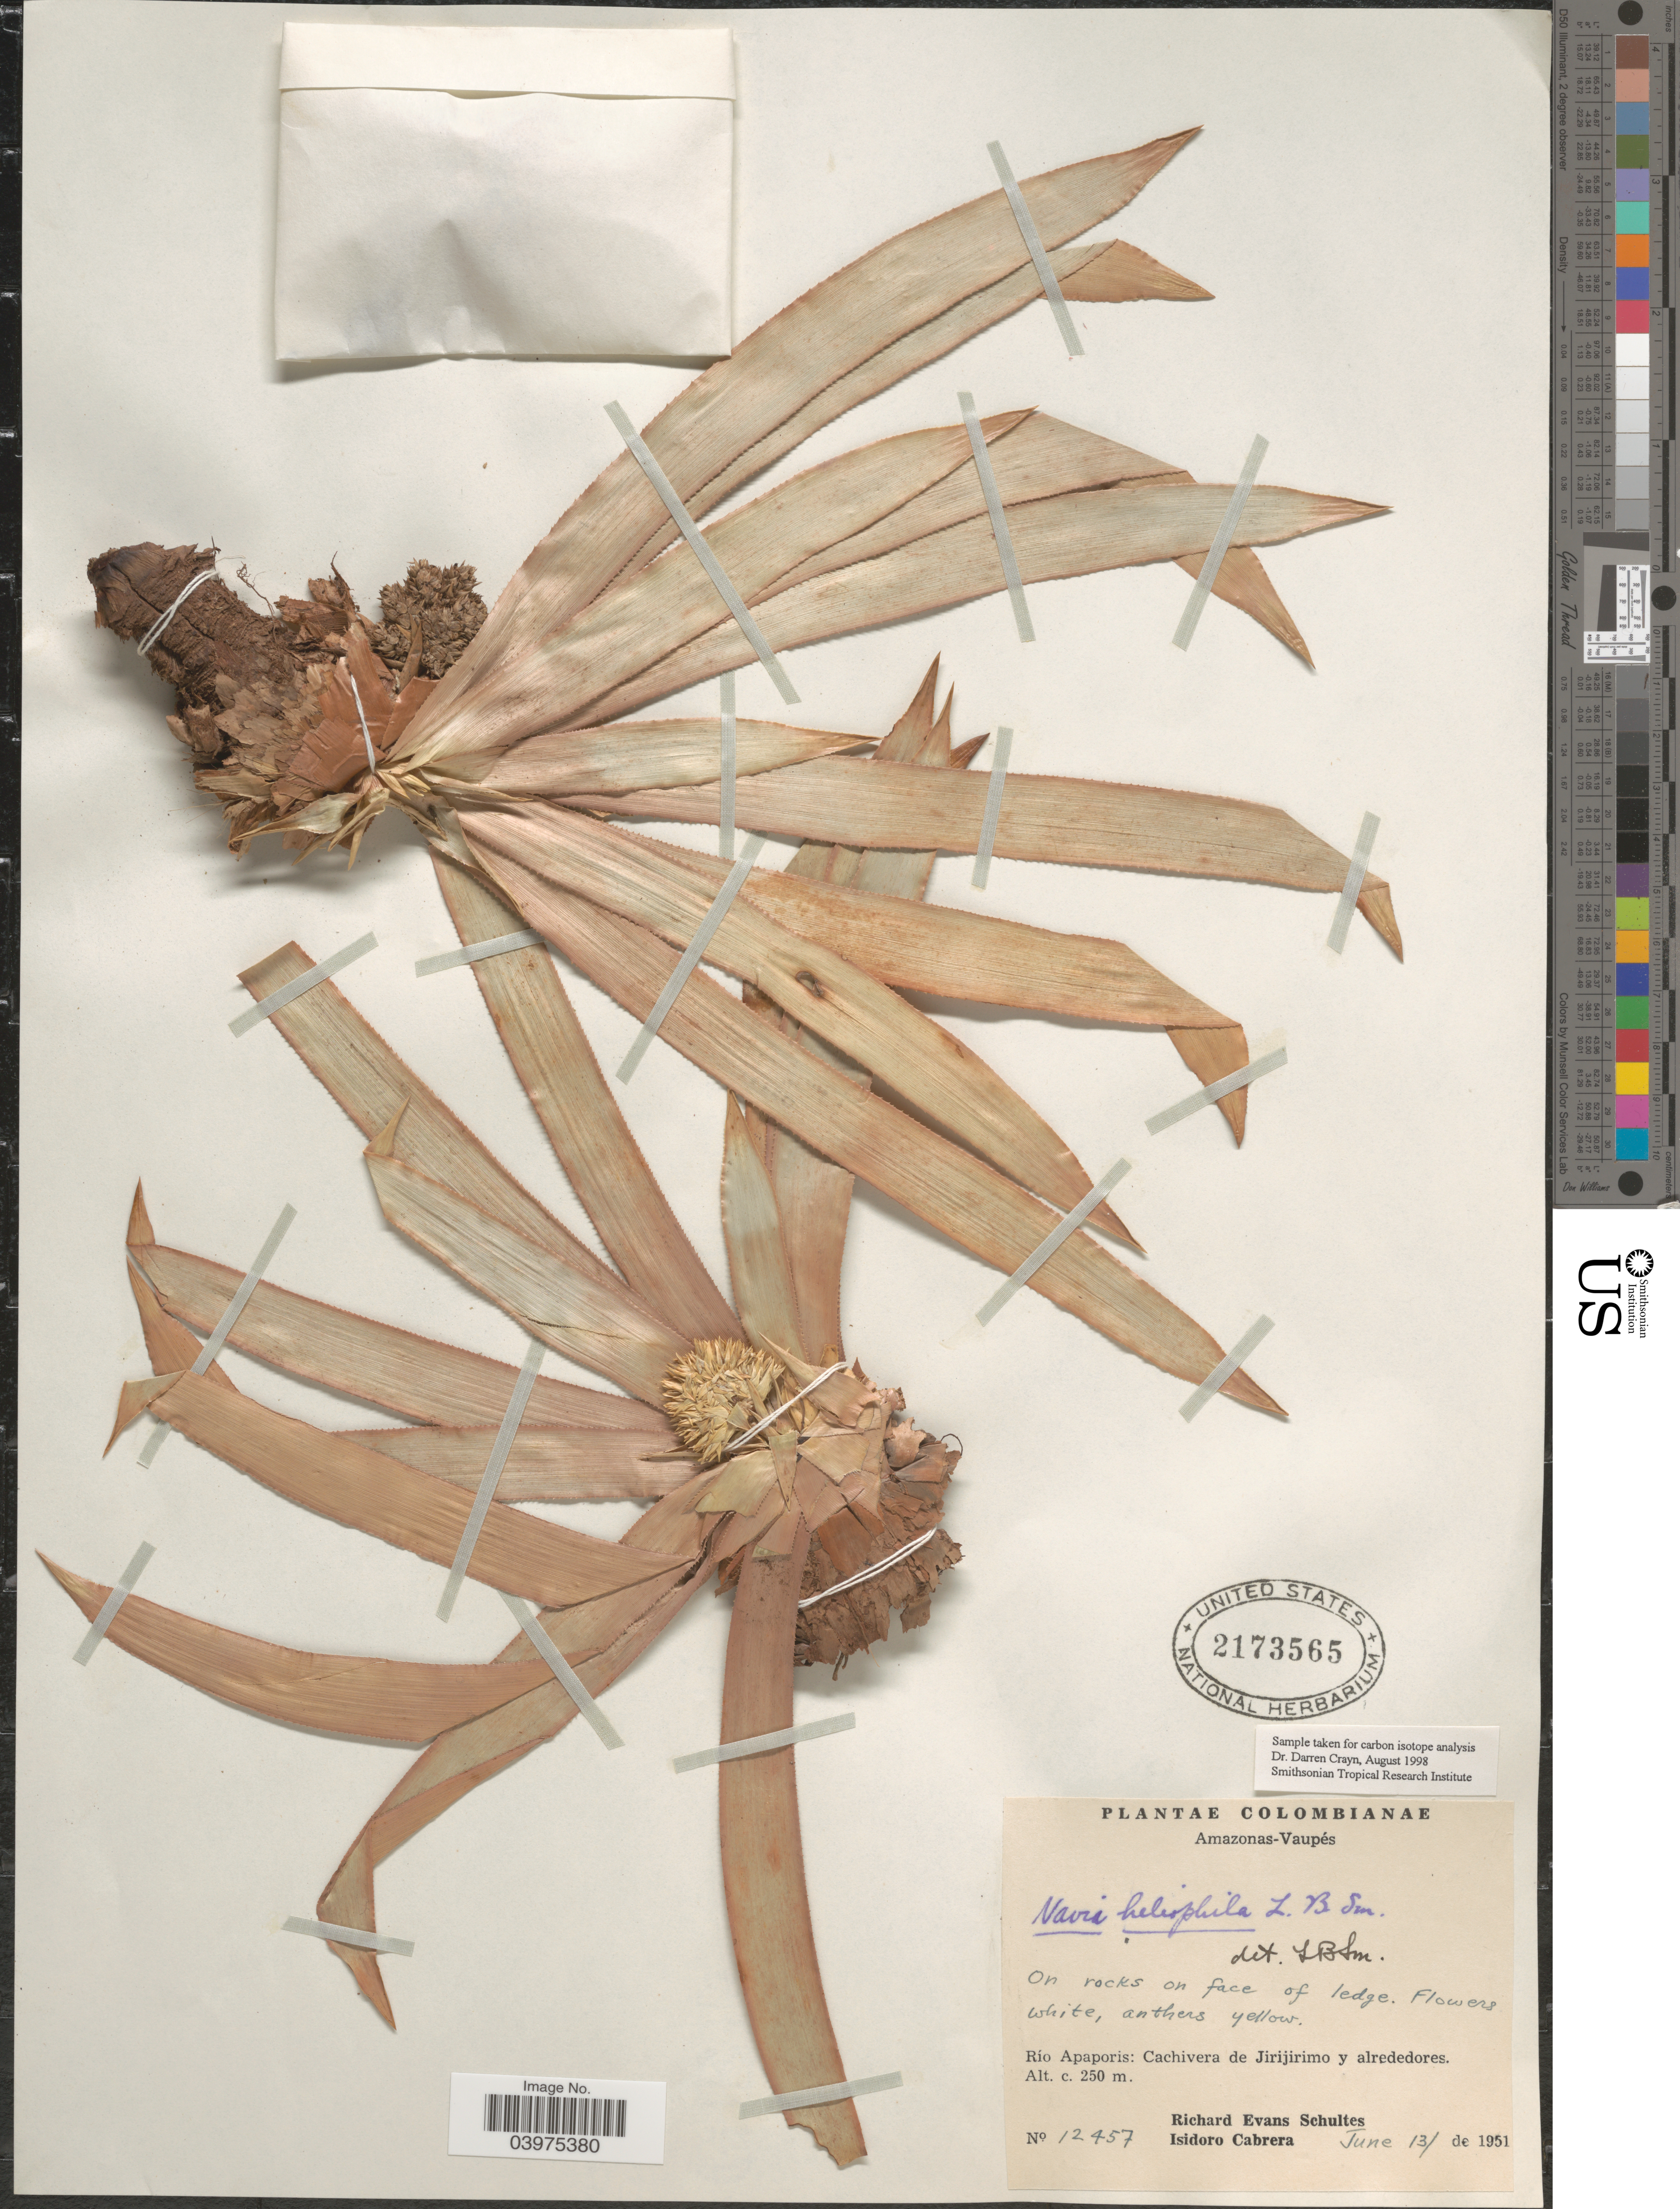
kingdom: Plantae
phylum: Tracheophyta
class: Liliopsida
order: Poales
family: Bromeliaceae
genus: Navia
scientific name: Navia heliophila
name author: L.B. Sm.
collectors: R. E. Schultes & I. Cabrera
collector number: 12457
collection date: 1951-06-13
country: Colombia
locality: Amazonas-Vaupés. Río Apaporis: Cachivera de Jirijirimo y alrededores.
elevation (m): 250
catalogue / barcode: US 2173565